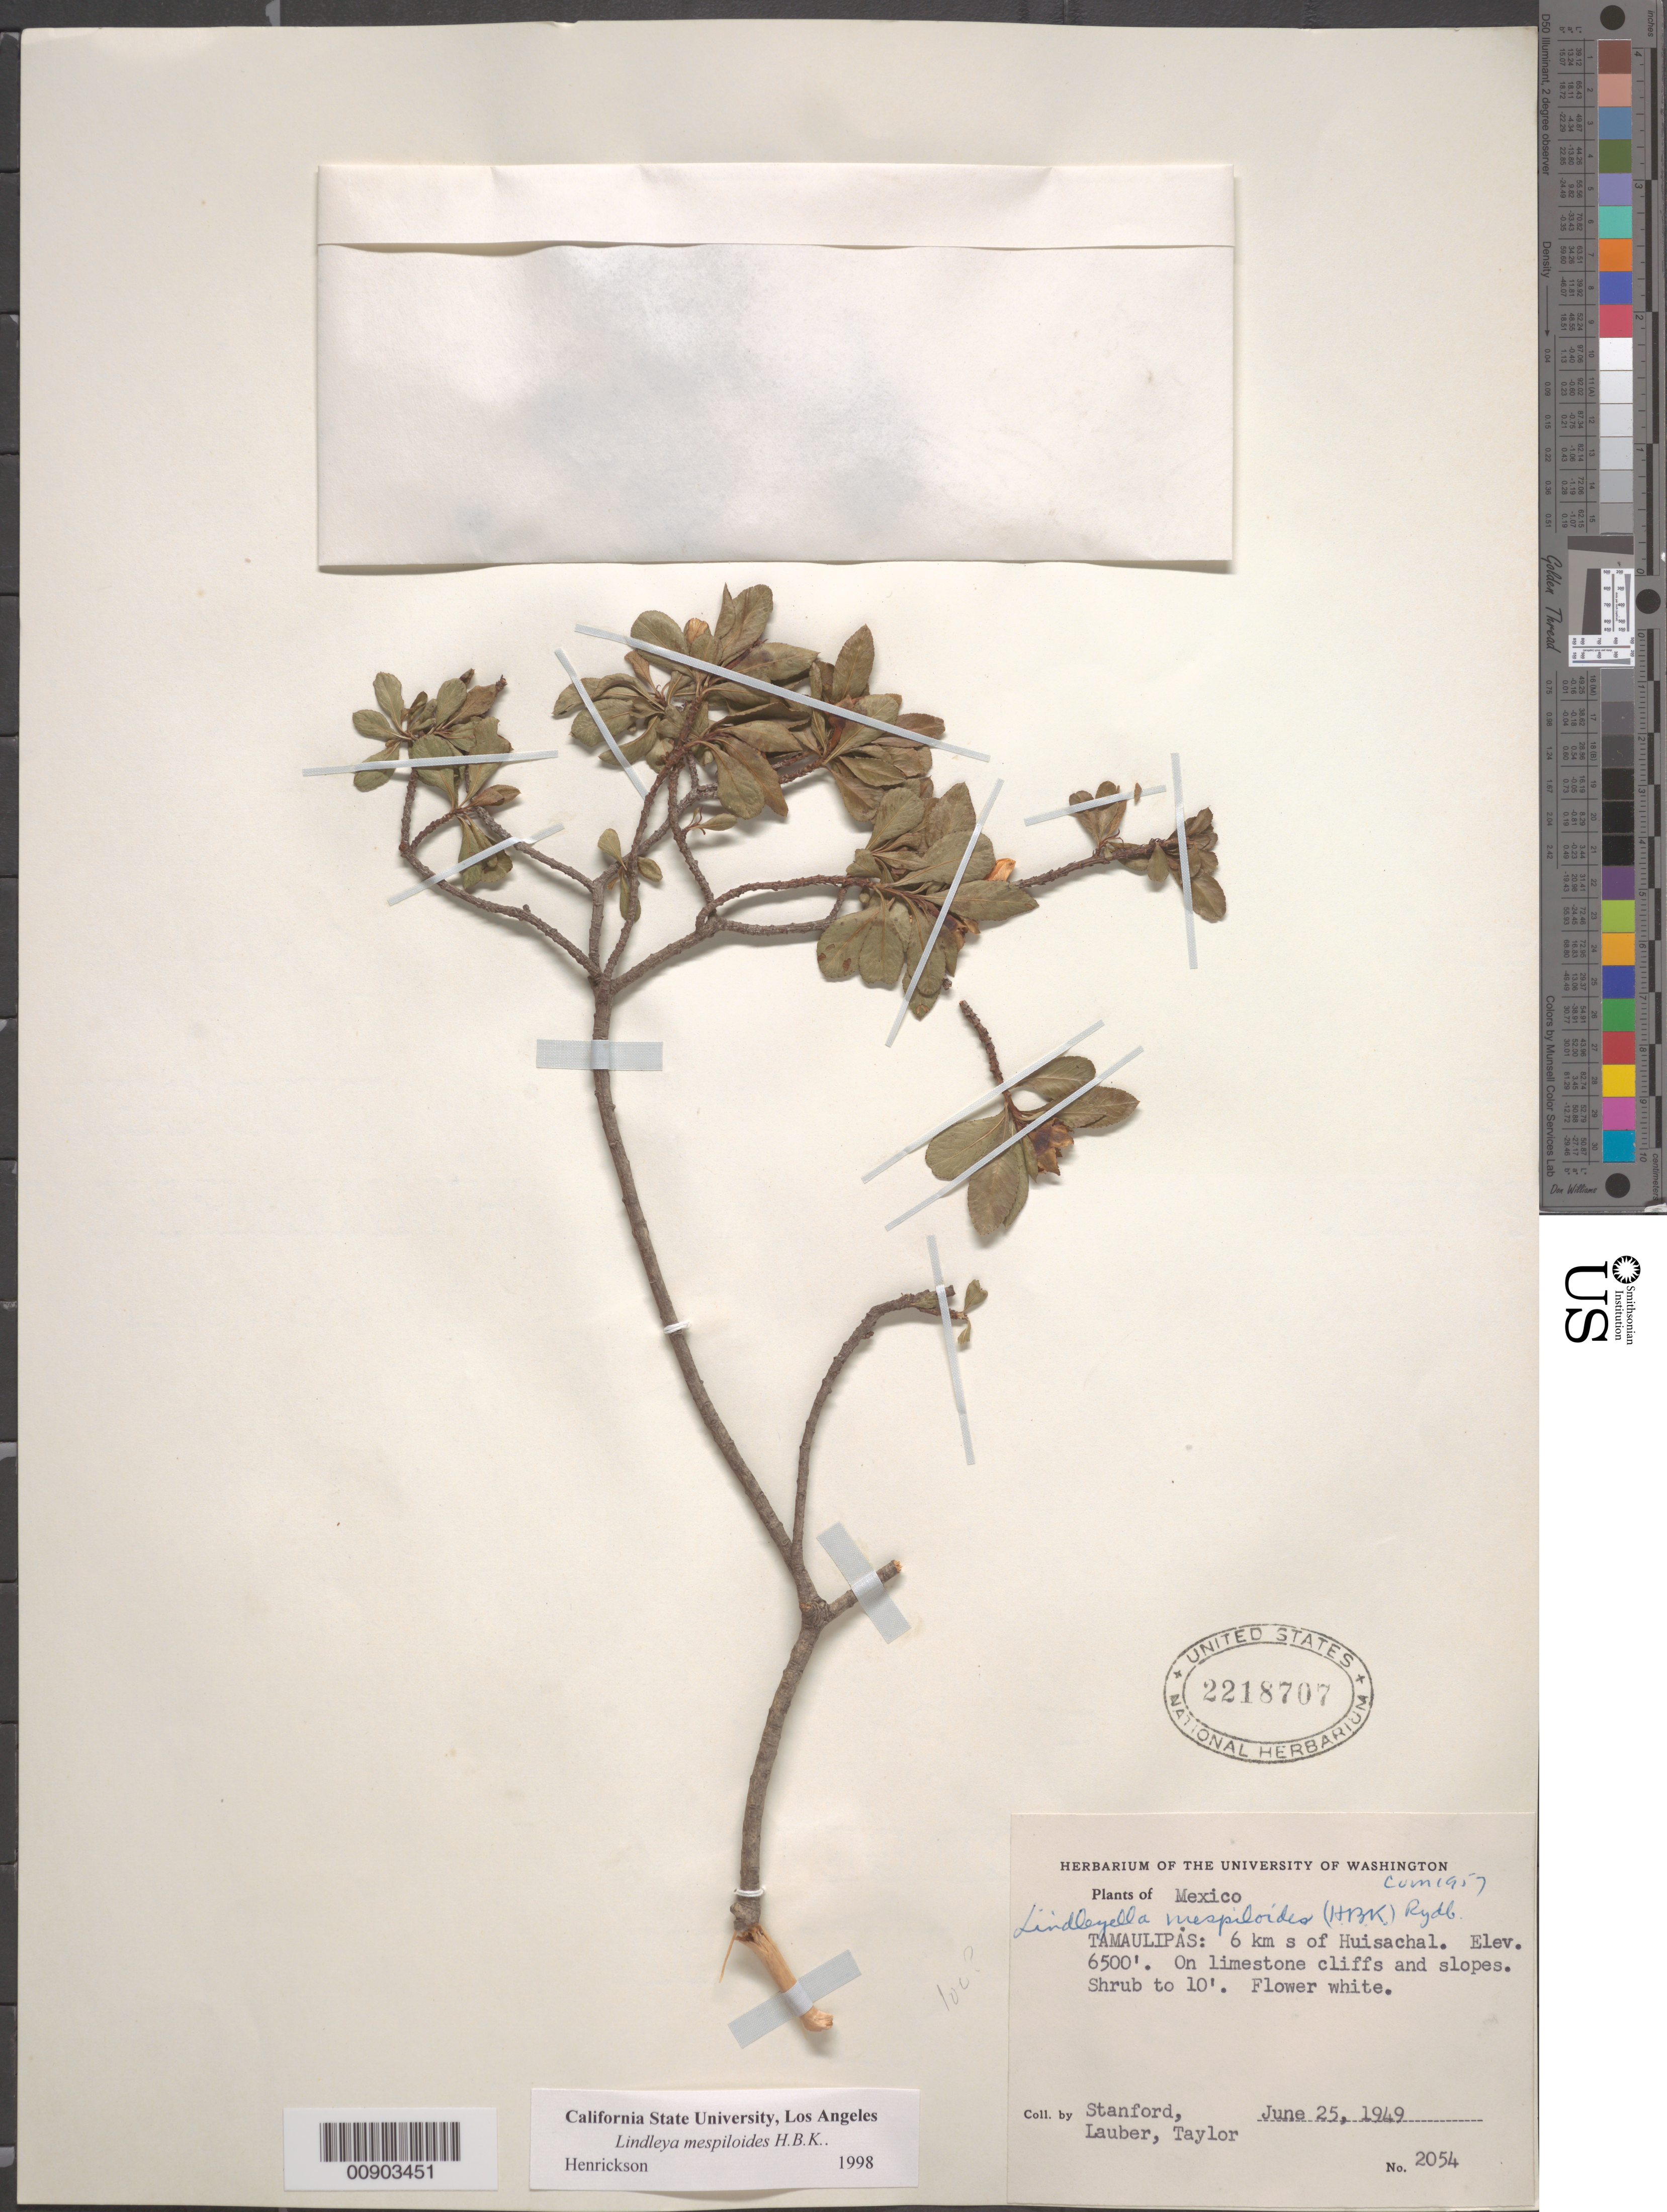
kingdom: Plantae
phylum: Tracheophyta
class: Magnoliopsida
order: Rosales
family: Rosaceae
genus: Lindleya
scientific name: Lindleya mespiloides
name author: Kunth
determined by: Henrickson, James, (CSLA), California State University at Los Angeles (UNITED STATES)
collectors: -. Stanford, Lauber, -- & -- Taylor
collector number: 2054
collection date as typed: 25 Jun 1949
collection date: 1949-06-25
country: Mexico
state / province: Tamaulipas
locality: Tamaulipas, 6 km S of Huisachal.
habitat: On limestone cliffs and slopes.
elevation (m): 1981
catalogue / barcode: US 2218707